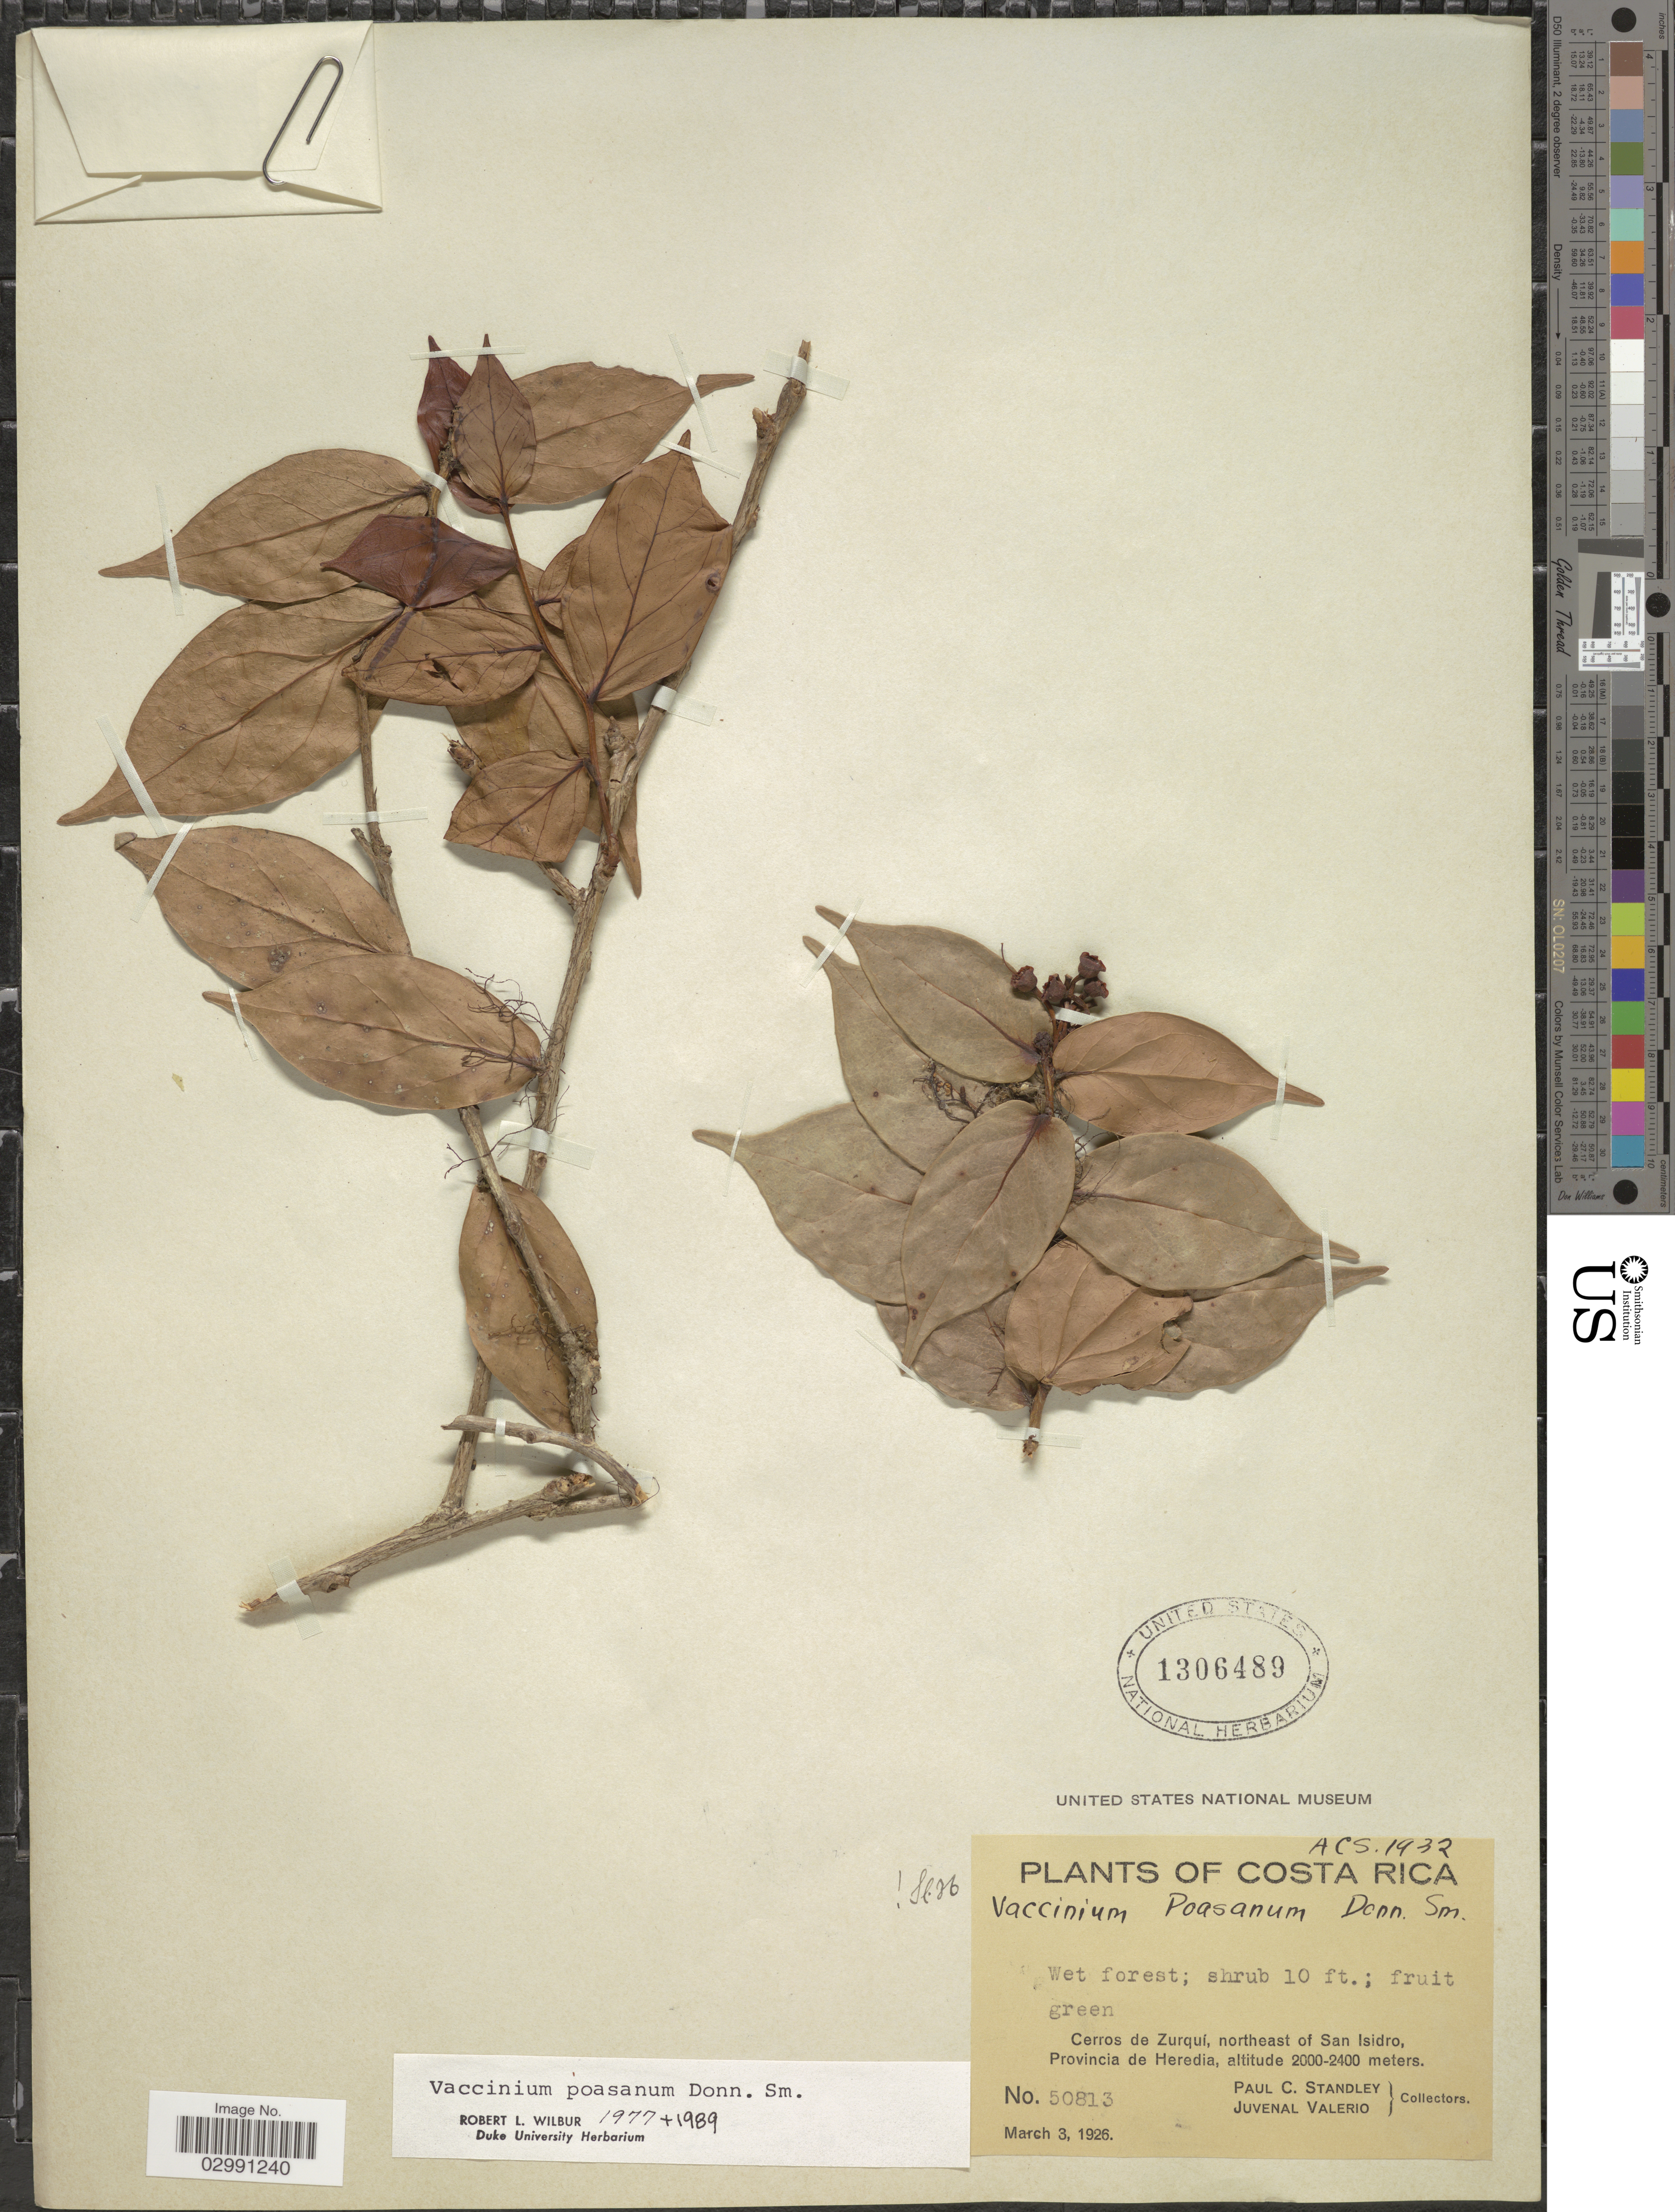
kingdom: Plantae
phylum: Tracheophyta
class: Magnoliopsida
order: Ericales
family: Ericaceae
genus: Vaccinium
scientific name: Vaccinium poasanum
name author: Donn. Sm.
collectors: P. C. Standley & J. Valerio R.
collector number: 50813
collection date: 1926-03-03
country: Costa Rica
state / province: Heredia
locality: Cerros de Zurquí, northeast of San Isidro, Provincia de Heredia.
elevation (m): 2000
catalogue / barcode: US 1306489